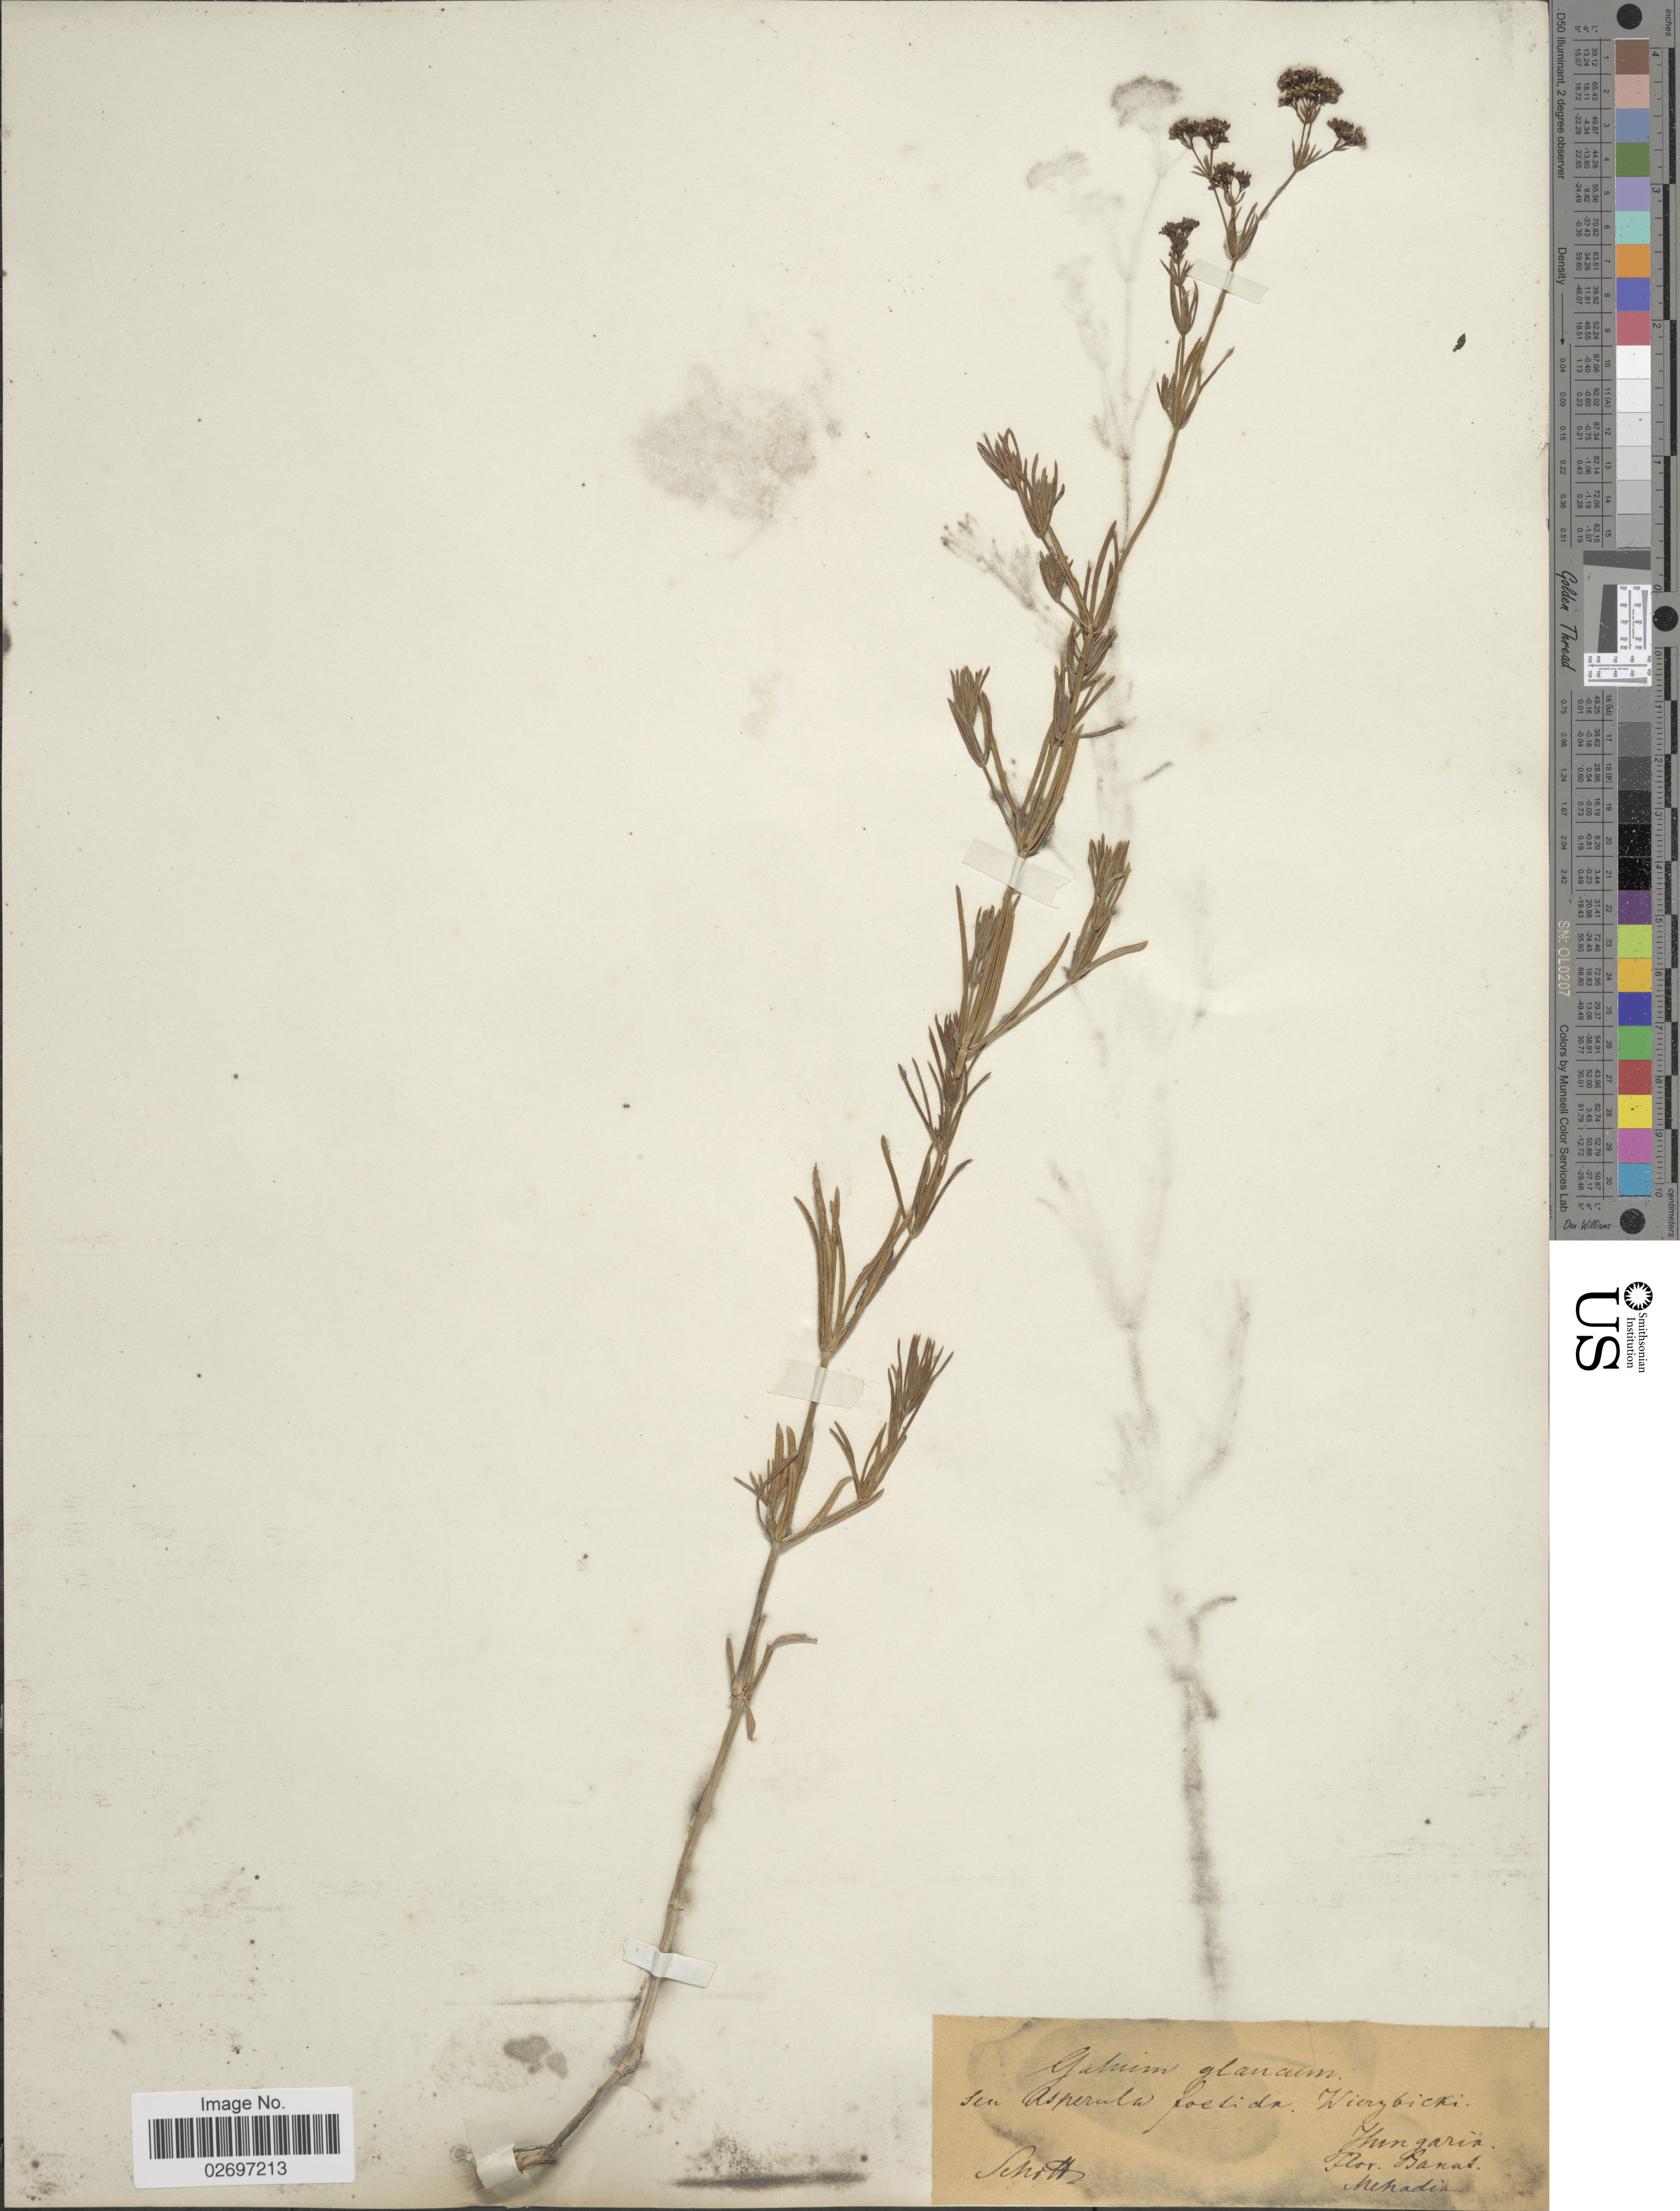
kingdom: Plantae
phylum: Tracheophyta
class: Magnoliopsida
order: Gentianales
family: Rubiaceae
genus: Galium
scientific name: Galium glaucum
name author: L.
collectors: Schott, --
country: Romania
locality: Hungaria, Flor. Banat, Menadia